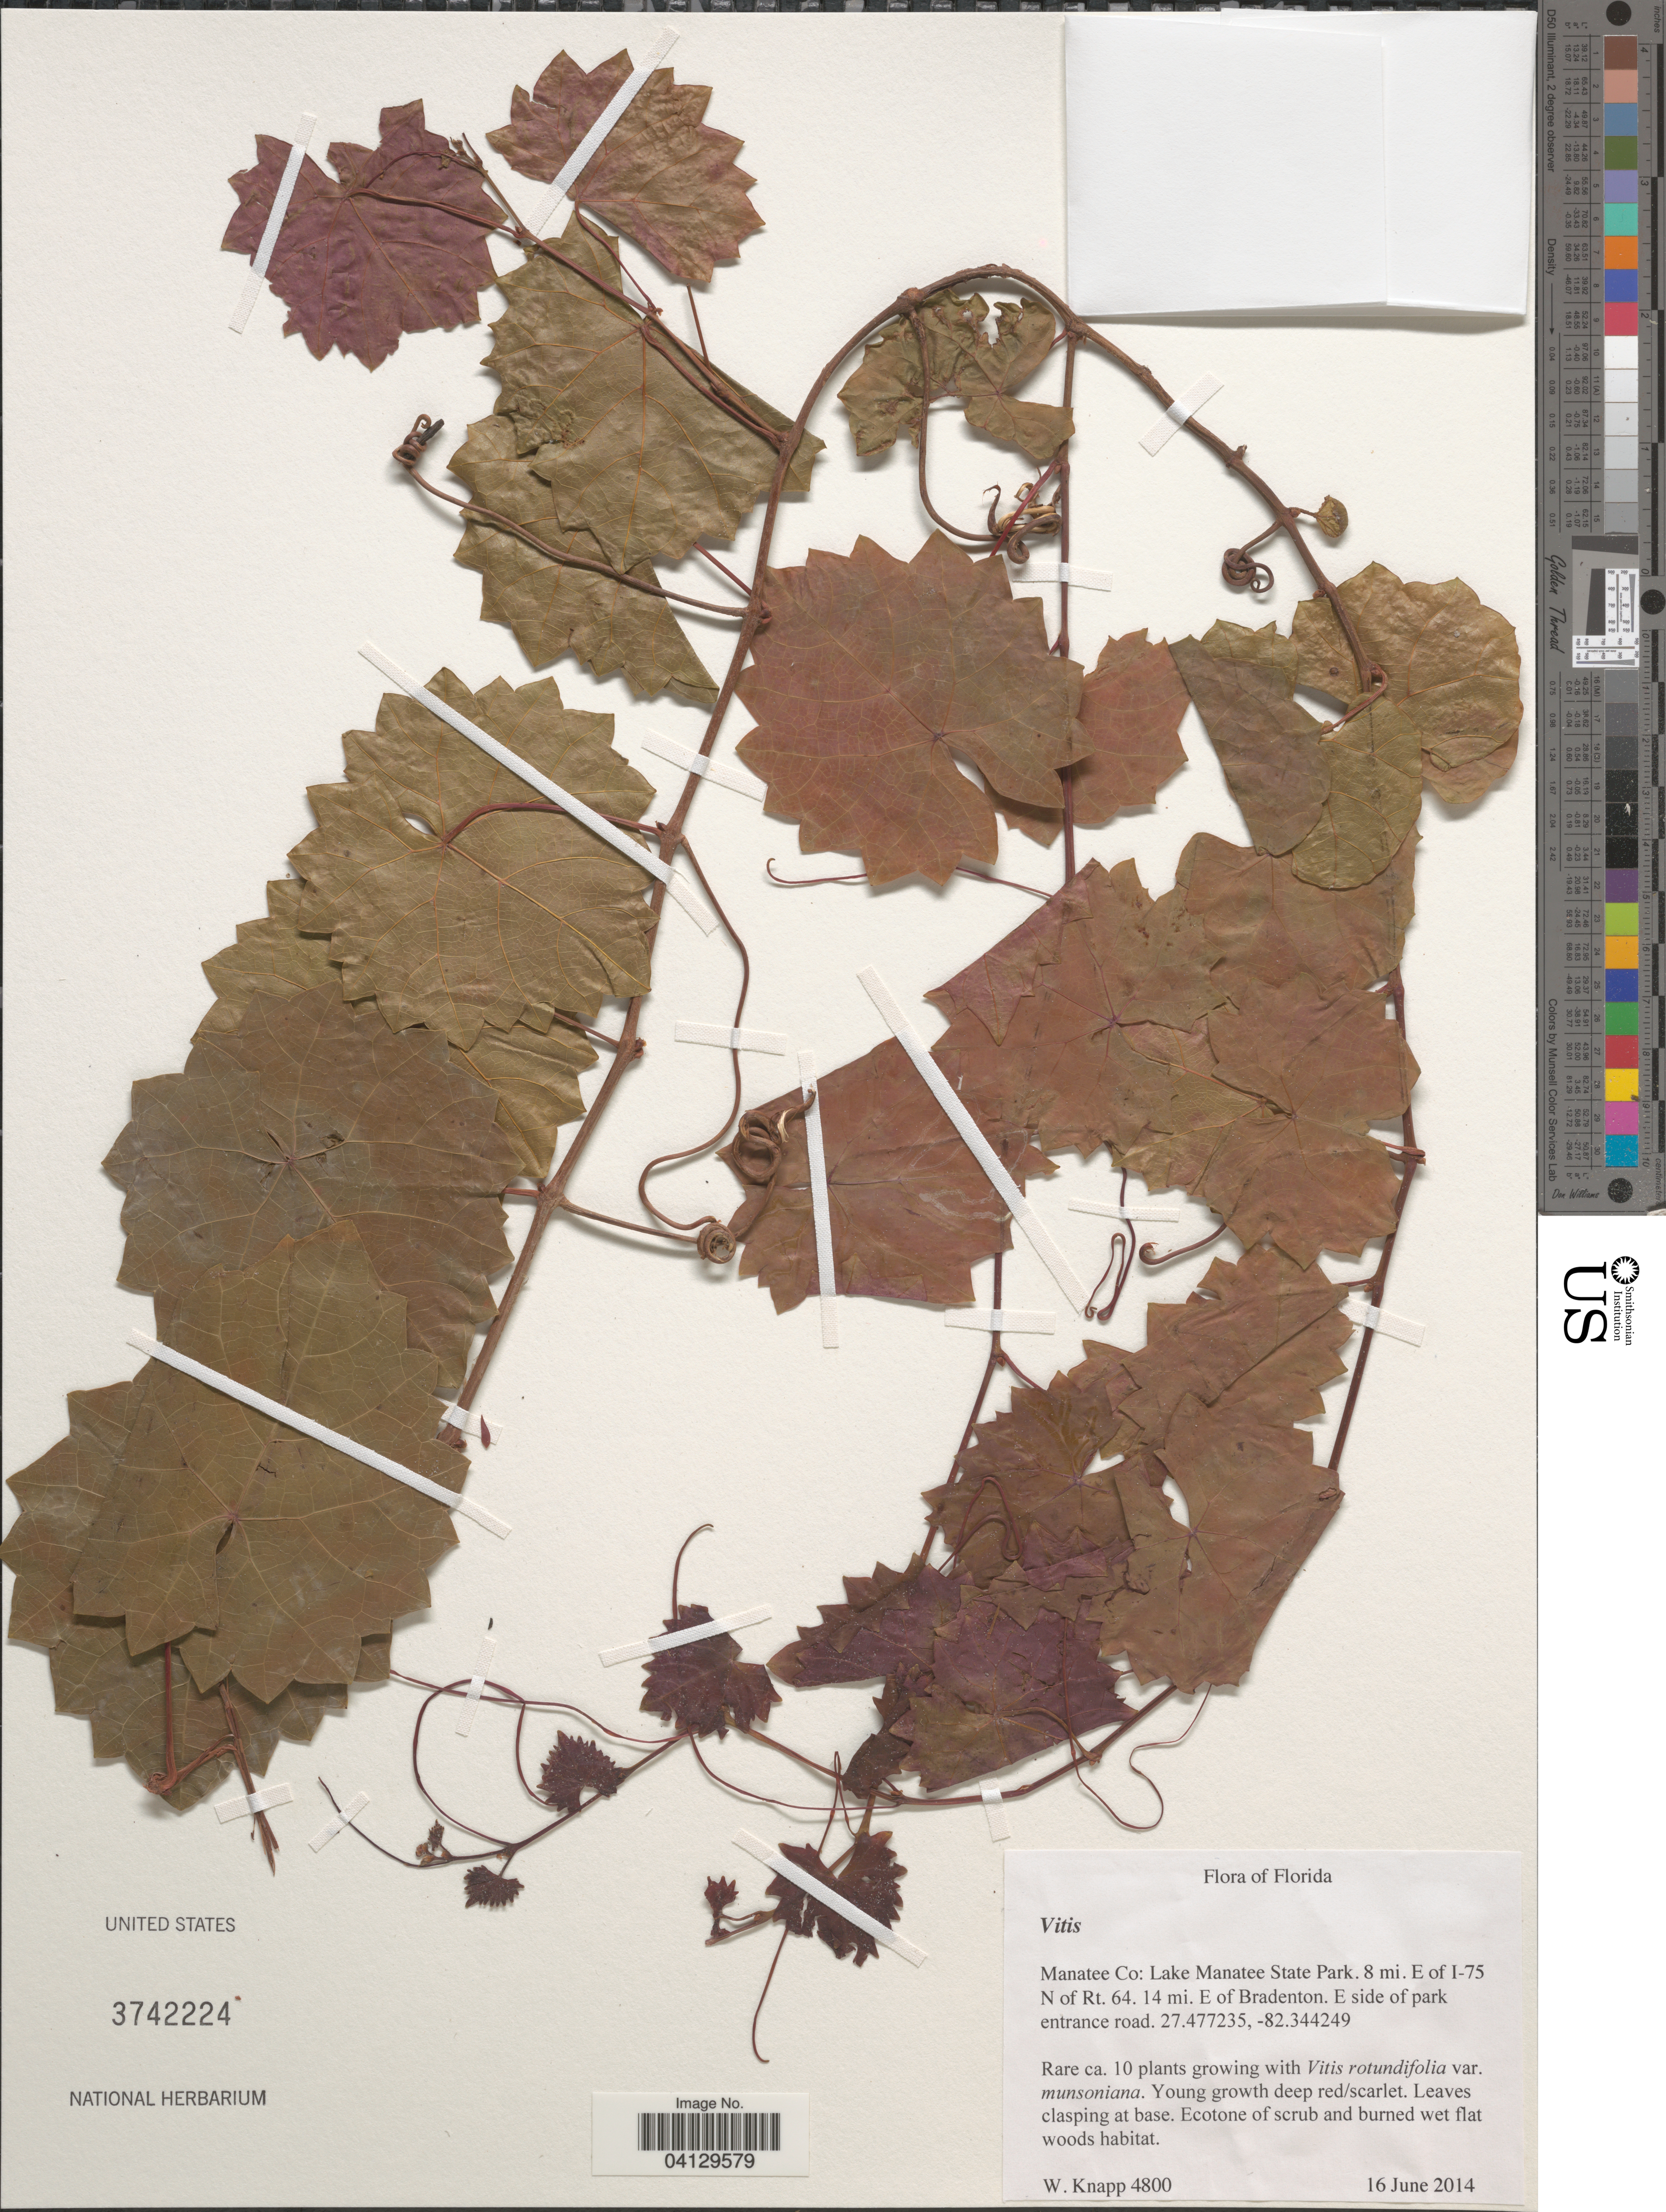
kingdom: Plantae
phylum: Tracheophyta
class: Magnoliopsida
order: Vitales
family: Vitaceae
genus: Vitis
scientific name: Vitis sp.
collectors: W. Knapp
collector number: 4800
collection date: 2014-06-16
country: United States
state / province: Florida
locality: Manatee Co: Lake Manatee State Park. 8 mi. E of I-75 N of Rt. 64. 14 mi. E of Bradenton. E side of park entrance road. 273477235, -82.344249.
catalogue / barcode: US 3742224